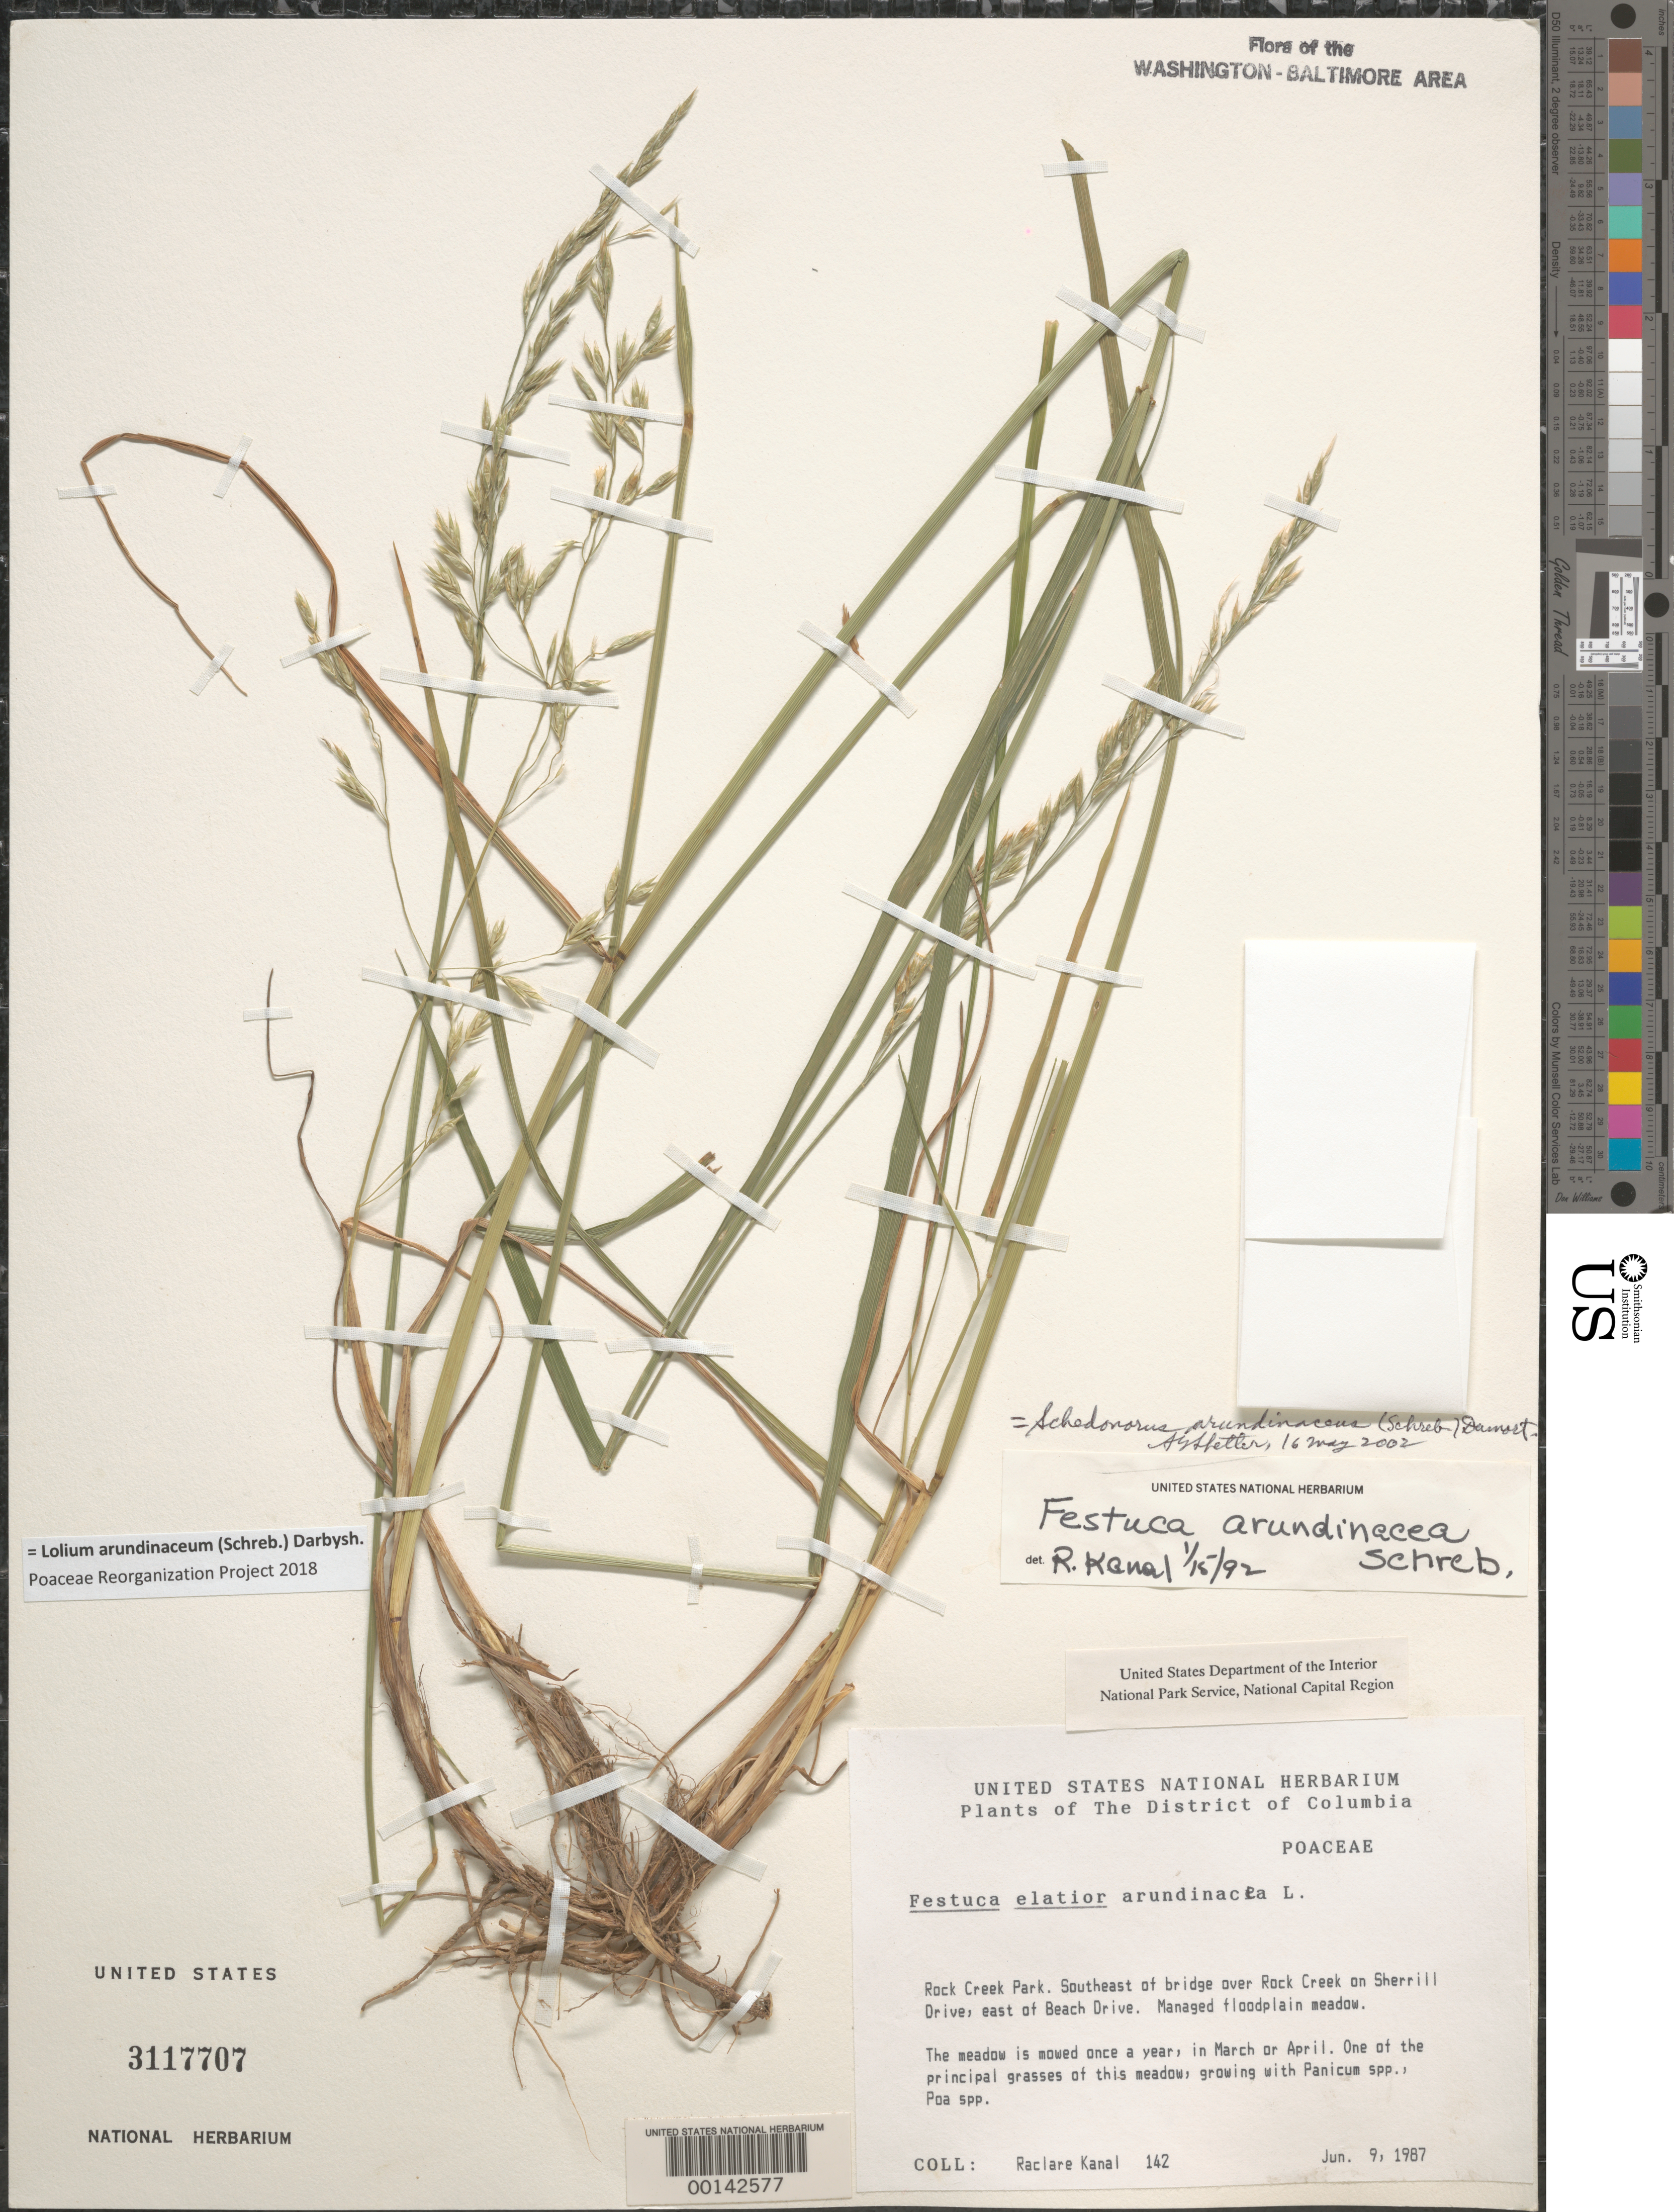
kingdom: Plantae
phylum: Tracheophyta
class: Liliopsida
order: Poales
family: Poaceae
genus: Lolium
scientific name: Lolium arundinaceum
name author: (Schreb.) Darbysh.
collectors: R. Kanal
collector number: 142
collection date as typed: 09 Jun 1987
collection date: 1987-06-09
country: United States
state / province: District of Columbia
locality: Rock Creek Park. Southeast of bridge over Rock Creek on Sherrill Rock Creek Park and Vicinity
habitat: Managed floodplain meadow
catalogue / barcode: US 3117707